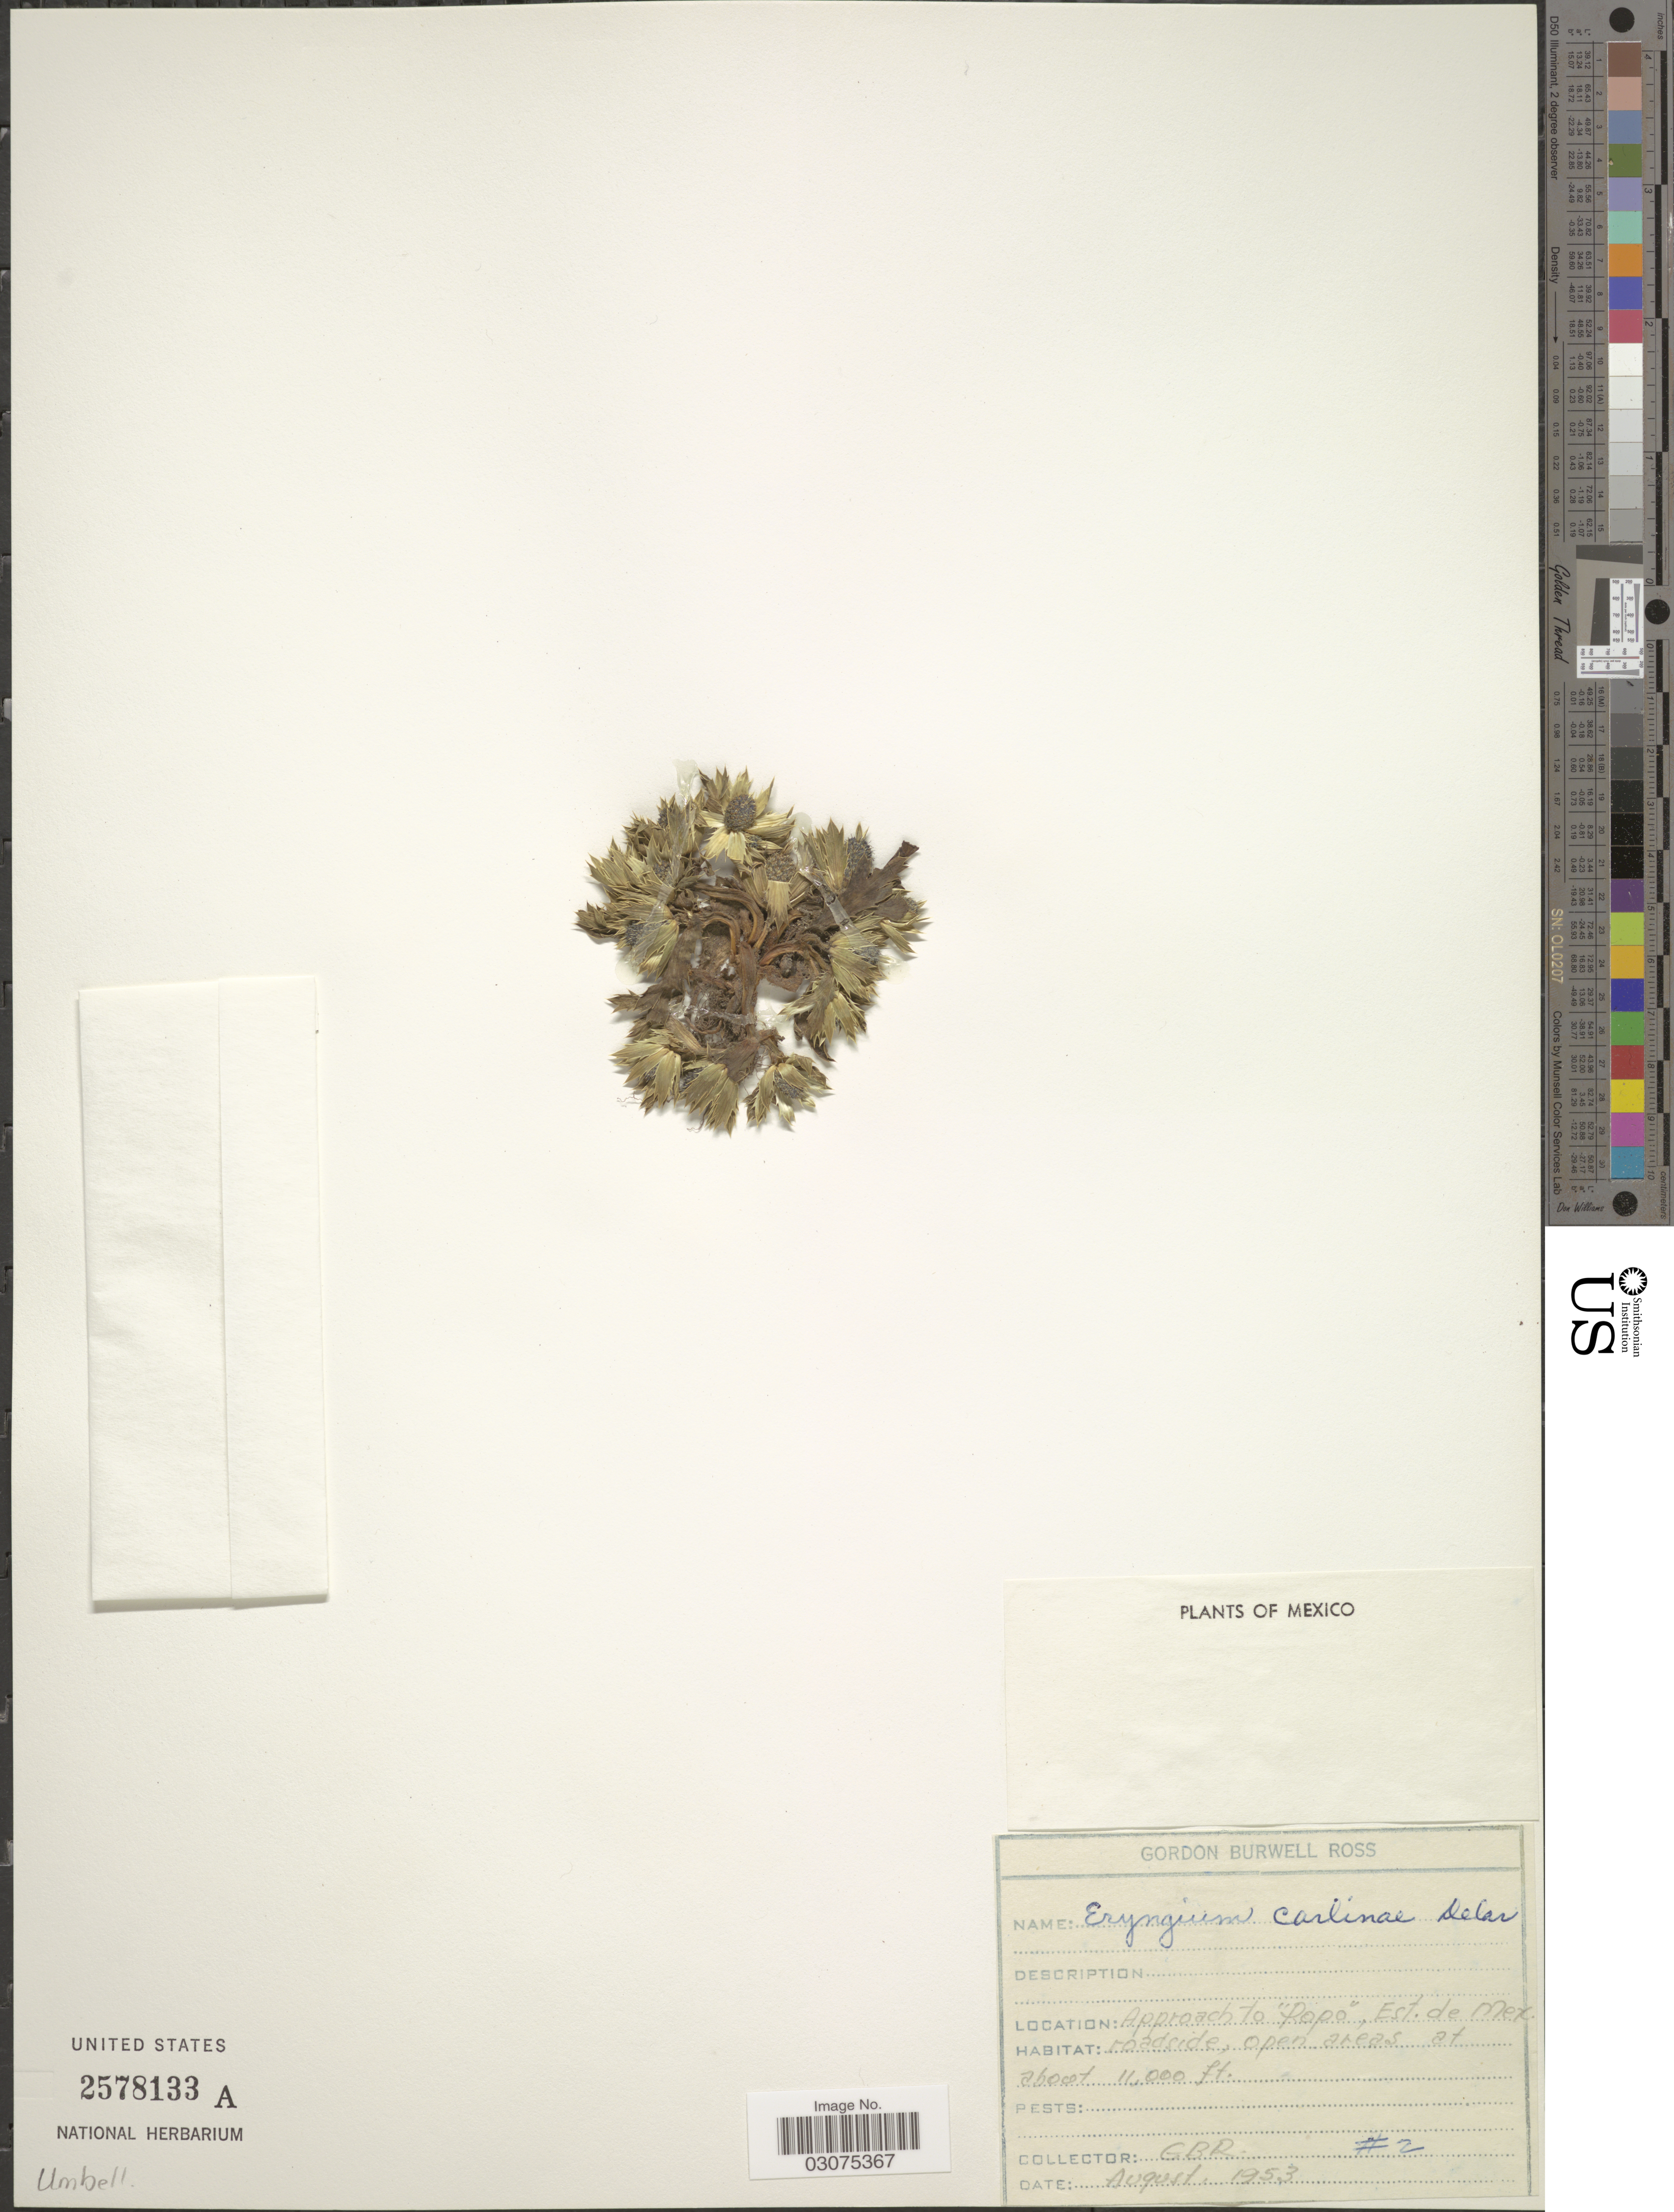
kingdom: Plantae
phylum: Tracheophyta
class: Magnoliopsida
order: Apiales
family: Apiaceae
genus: Eryngium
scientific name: Eryngium carlinae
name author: F. Delaroche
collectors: G. B. Ross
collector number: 2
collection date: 1953-08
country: Mexico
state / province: México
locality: Paproach to "Popo", roadside, open areas.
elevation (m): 3353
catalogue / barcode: US 2578133A